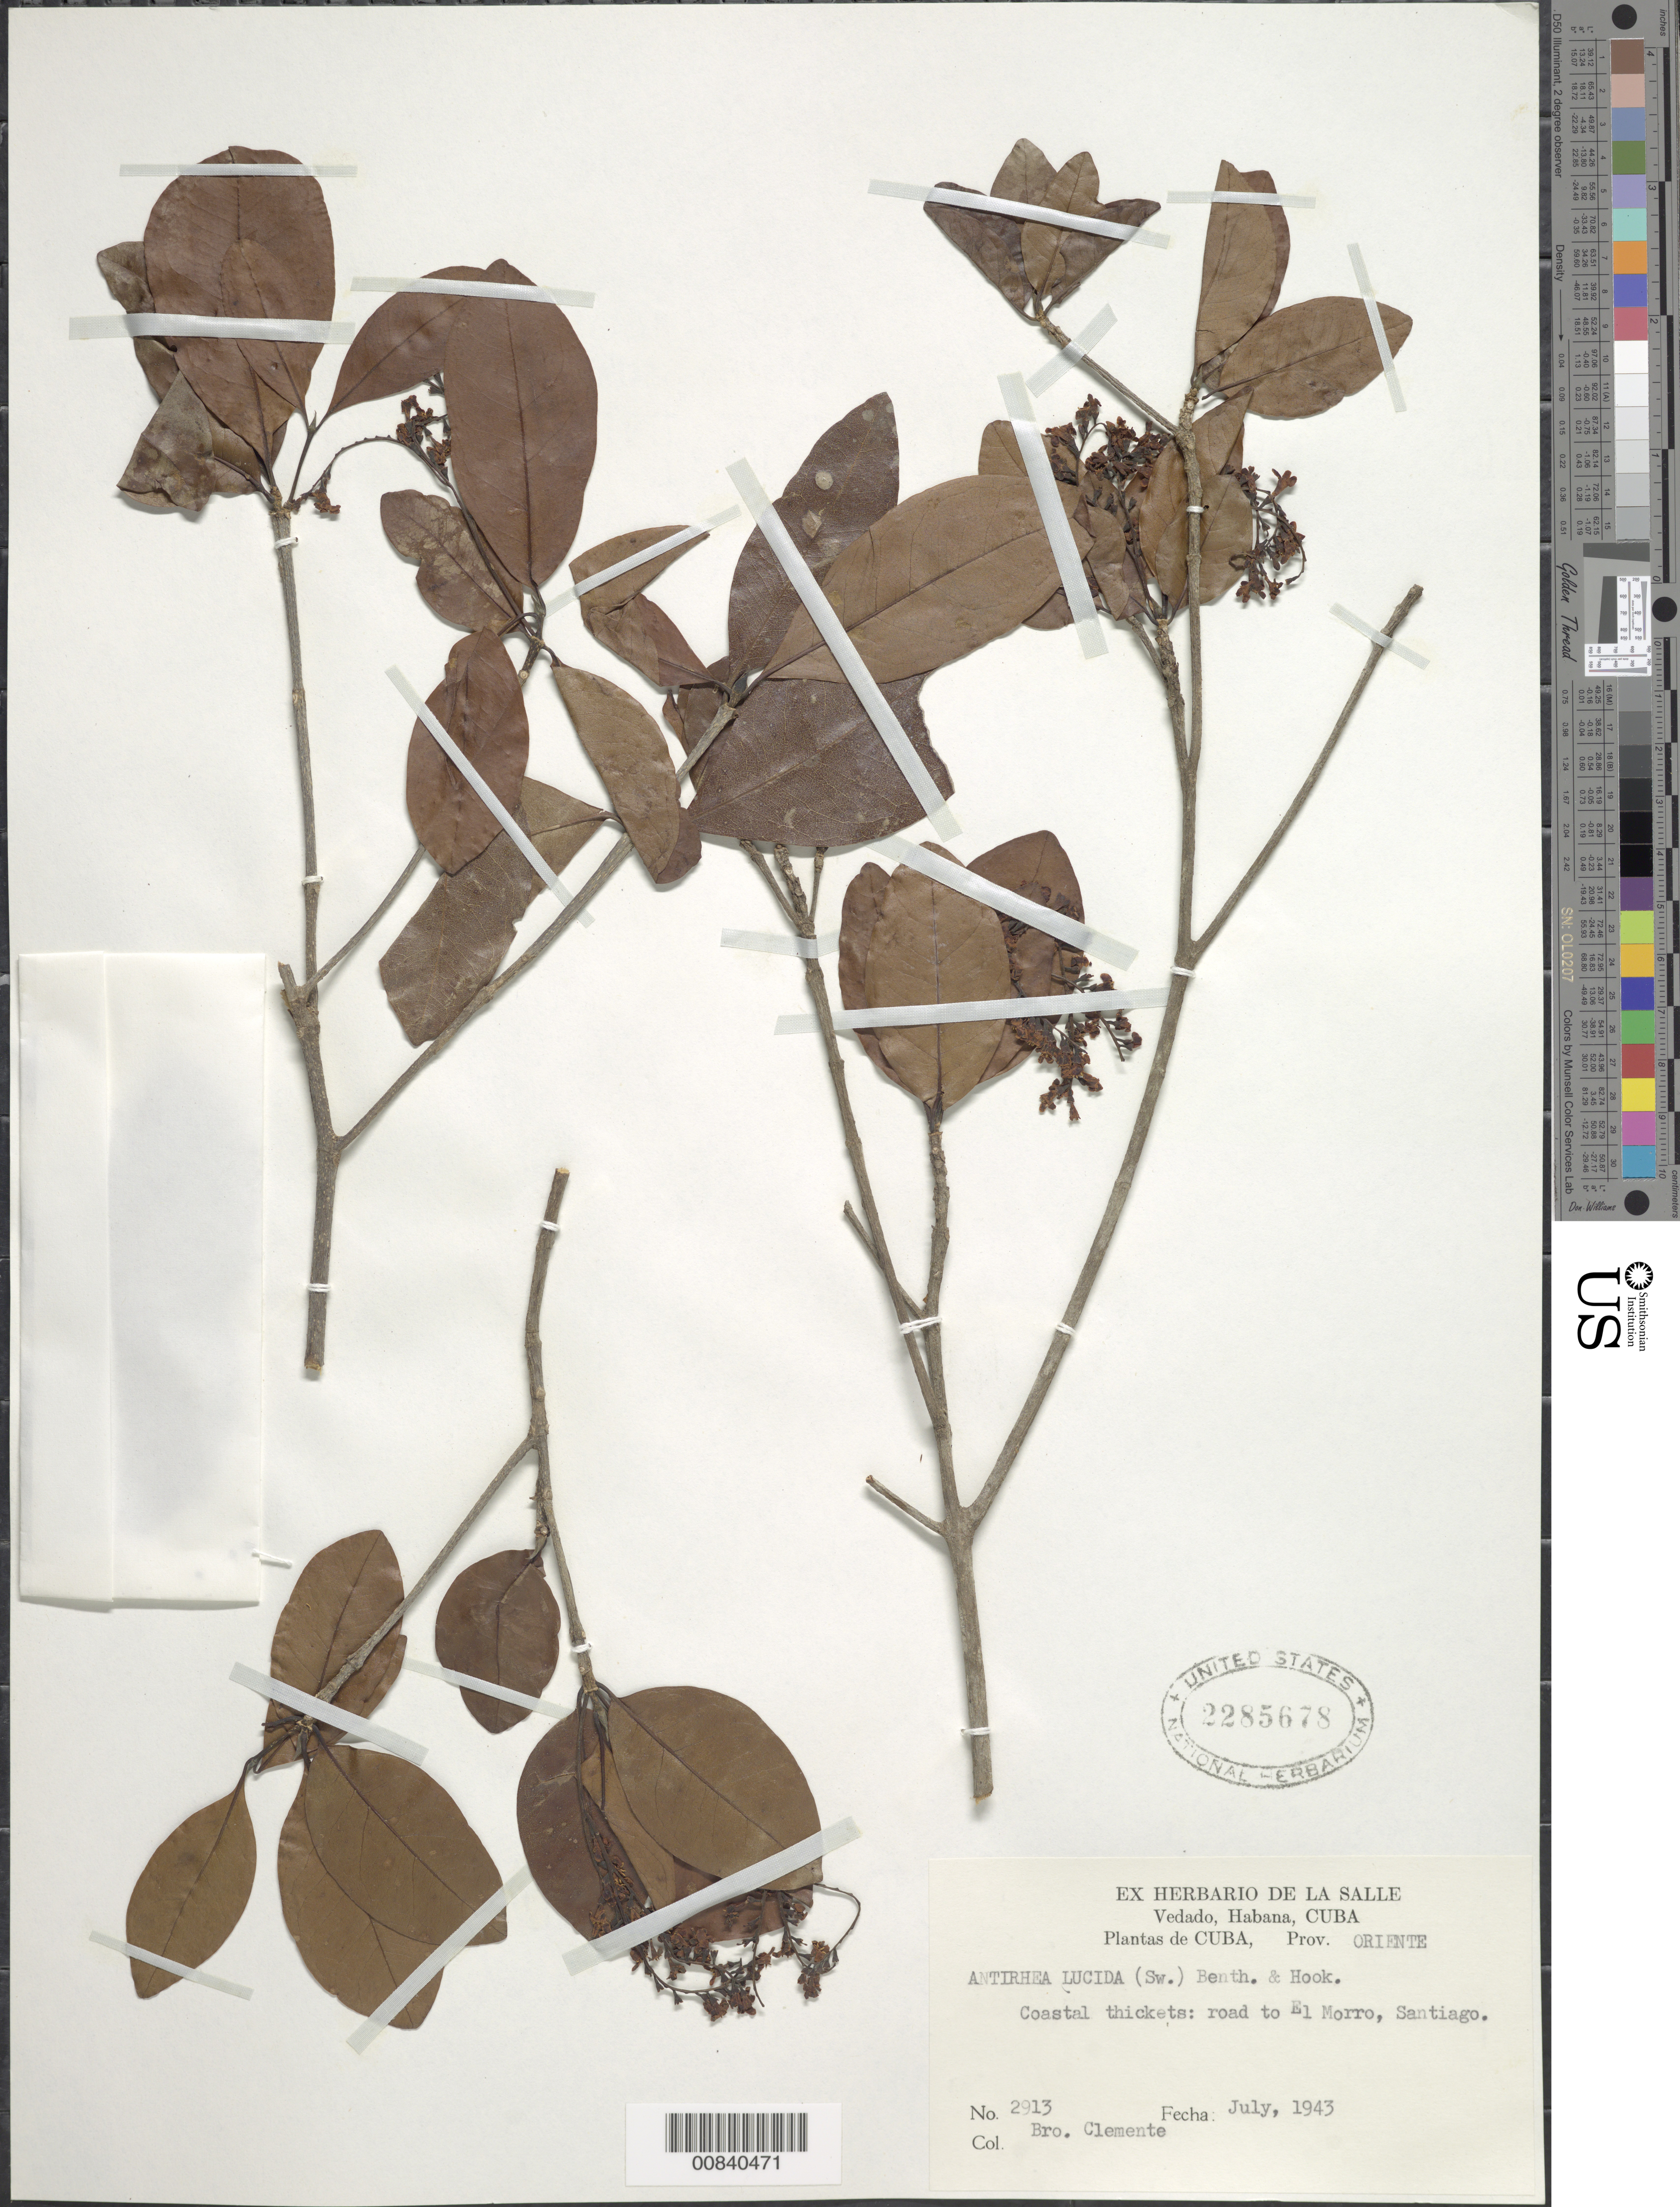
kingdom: Plantae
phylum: Tracheophyta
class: Magnoliopsida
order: Gentianales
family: Rubiaceae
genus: Stenostomum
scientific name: Stenostomum lucidum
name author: (Sw.) C.F. Gaertn.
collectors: Bro. Clemente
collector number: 2913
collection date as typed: Jul 1943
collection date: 1943-07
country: Cuba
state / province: Oriente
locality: Road to El Morro, Santiago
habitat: Coastal thickets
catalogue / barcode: US 2285678